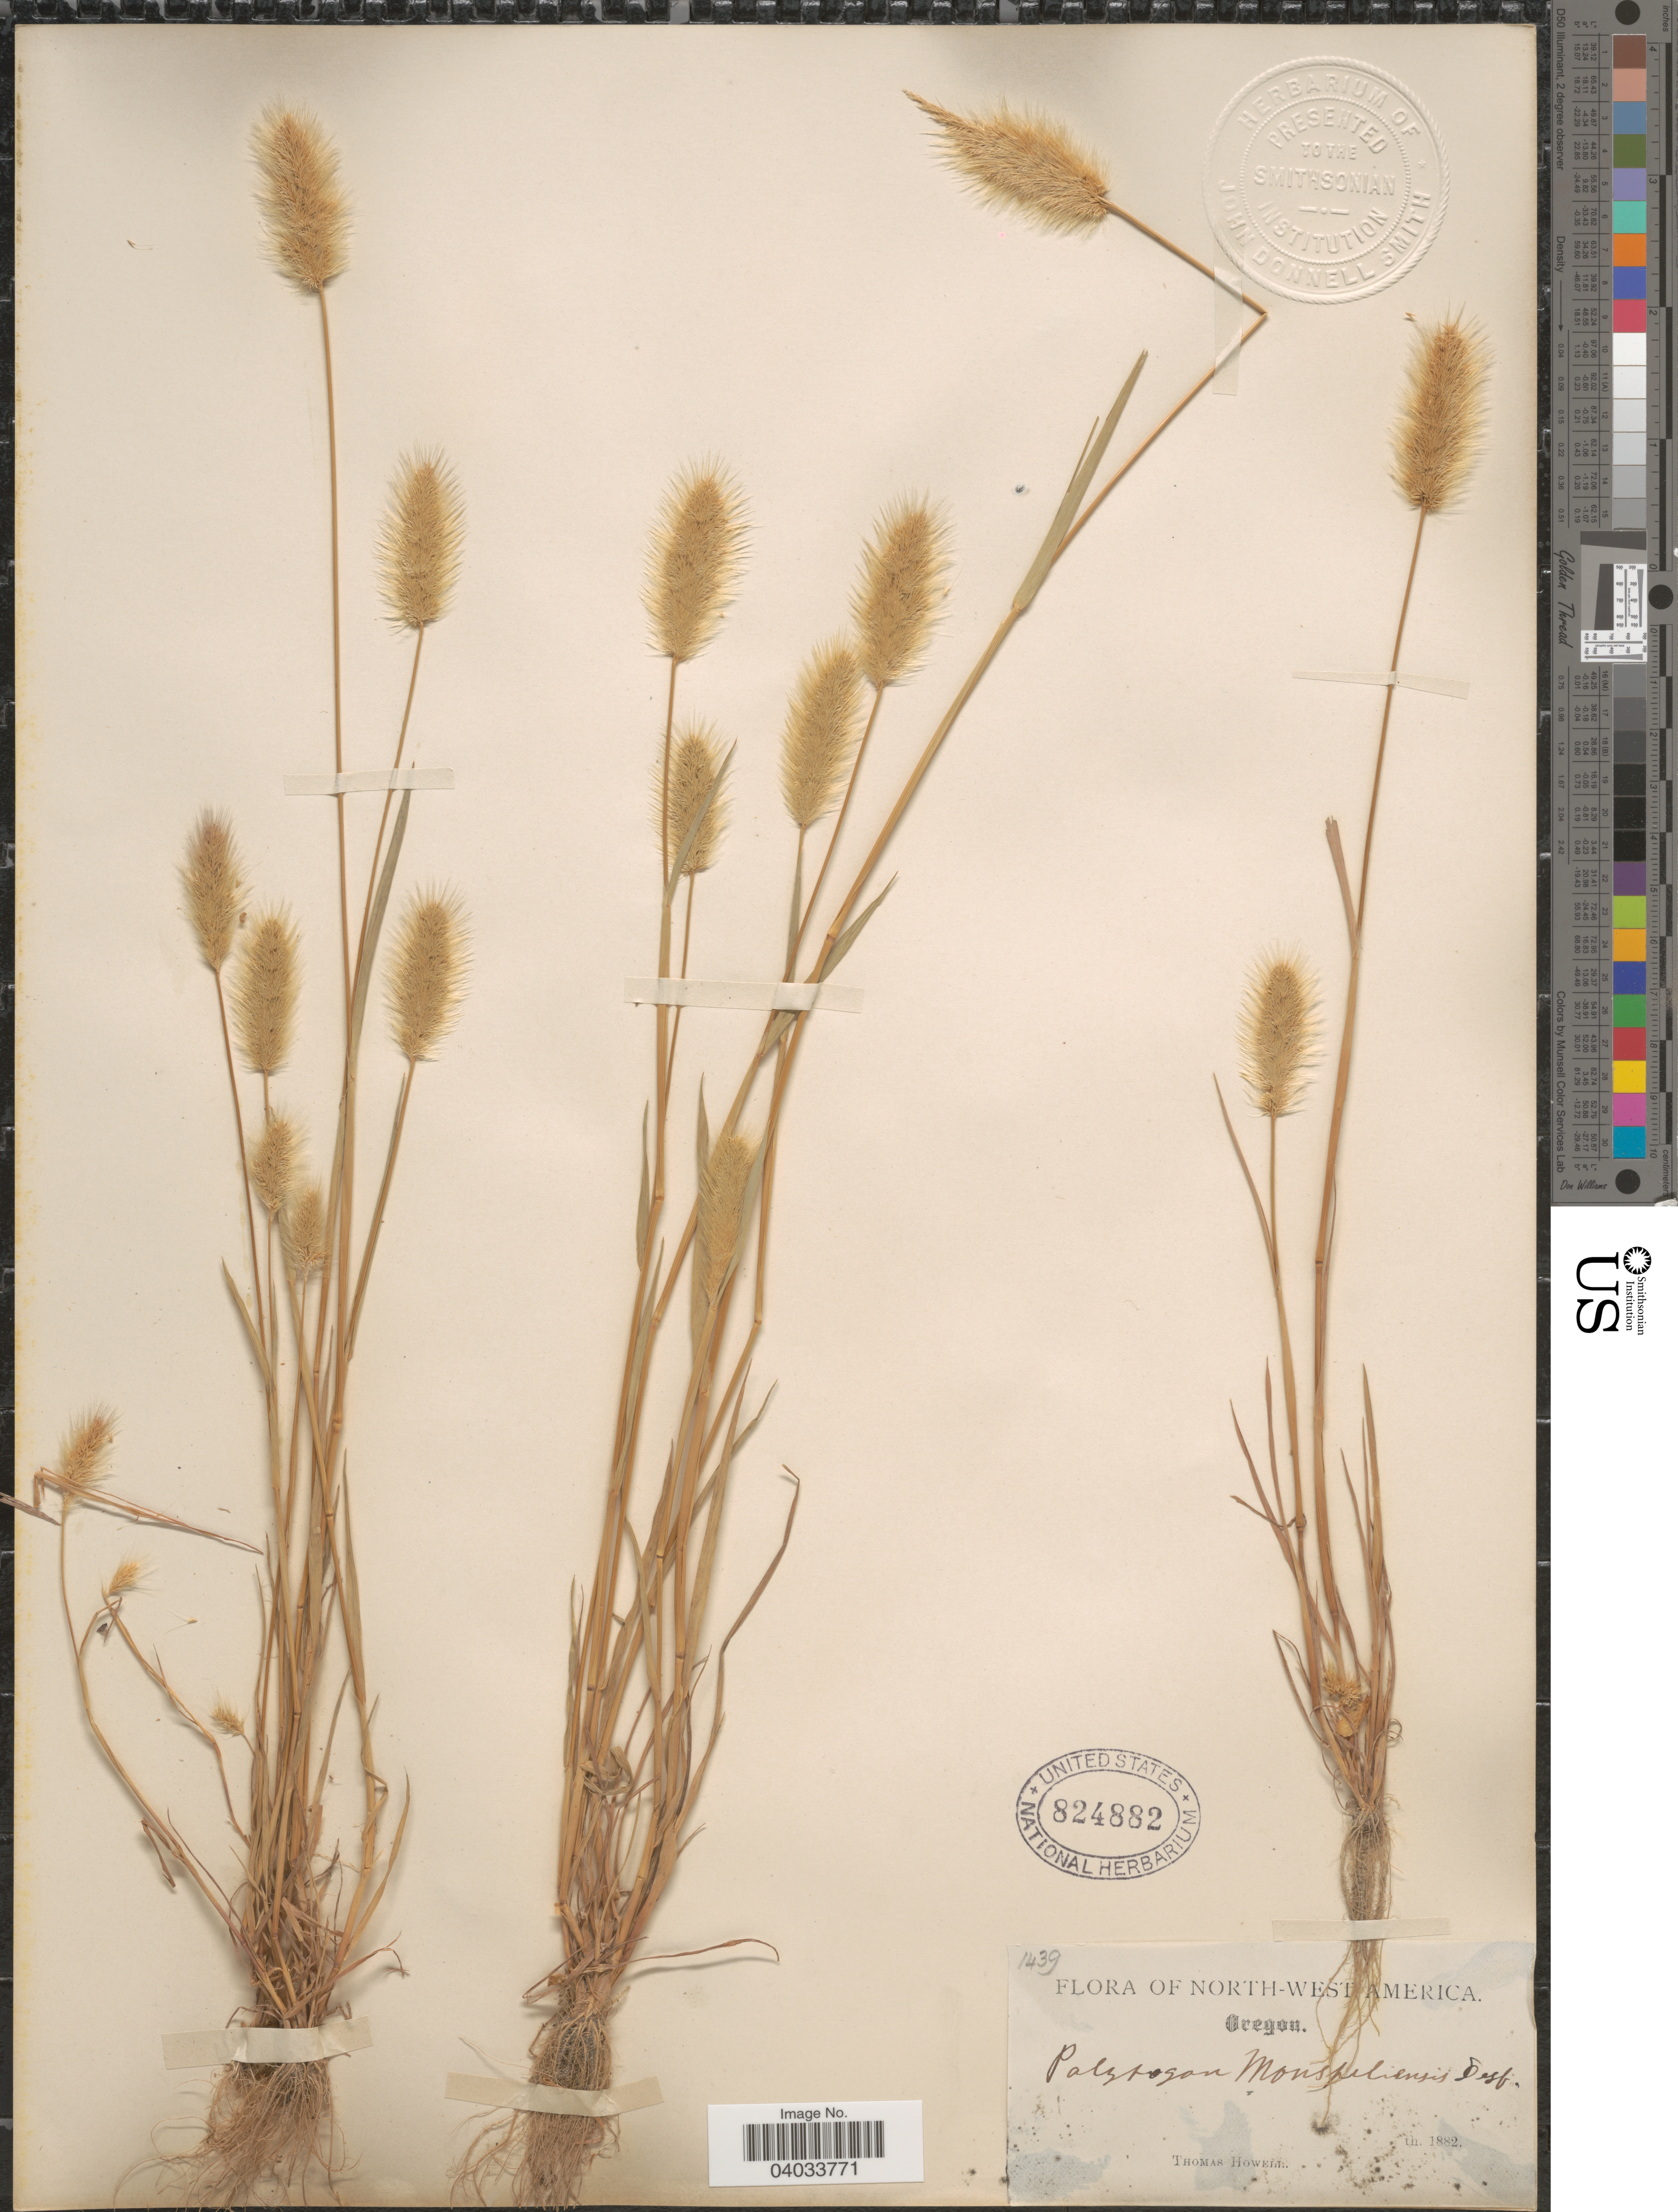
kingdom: Plantae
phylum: Tracheophyta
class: Liliopsida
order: Poales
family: Poaceae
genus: Polypogon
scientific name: Polypogon monspeliensis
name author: (L.) Desf.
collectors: T. Howell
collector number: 1439?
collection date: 1882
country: United States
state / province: Oregon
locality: North-West America.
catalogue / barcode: US 824882